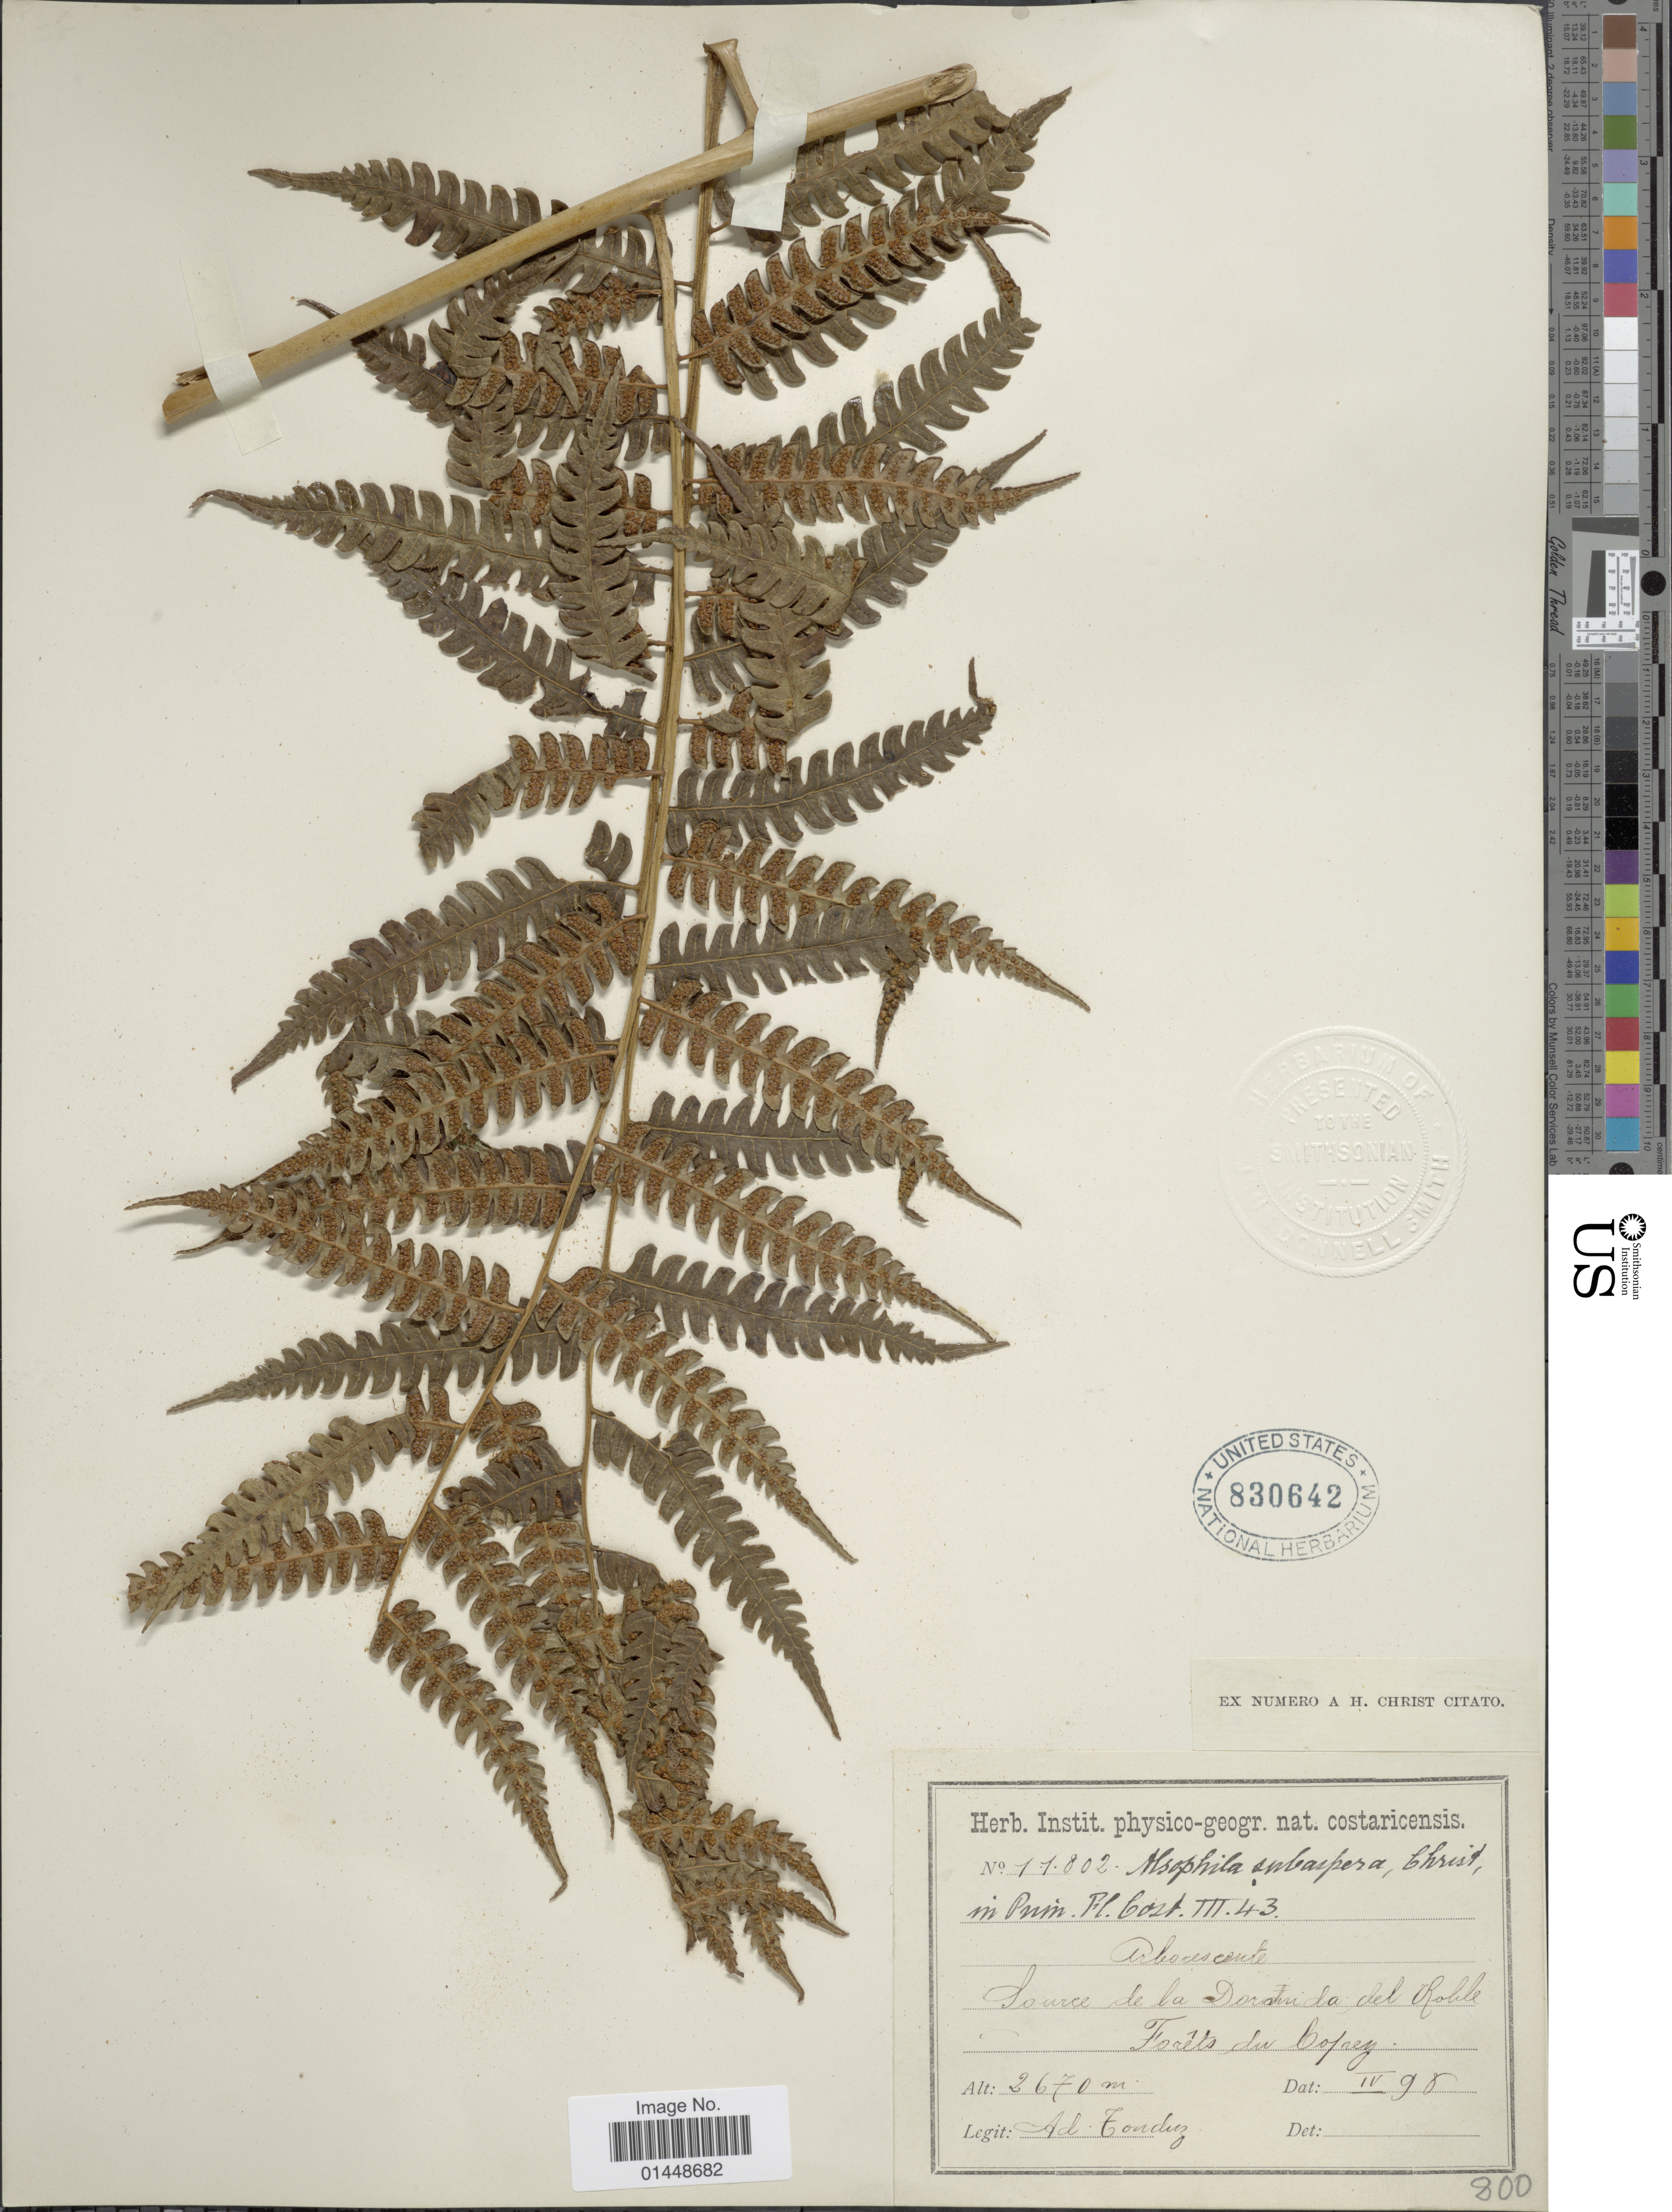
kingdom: Plantae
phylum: Tracheophyta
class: Polypodiopsida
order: Cyatheales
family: Cyatheaceae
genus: Cyathea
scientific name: Cyathea divergens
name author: Kunze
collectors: A. Tonduz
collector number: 11802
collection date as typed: Transcribed d/m/y: /4/98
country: Costa Rica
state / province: San José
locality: Source de la Dorinda da del Roble Forêts du Copey.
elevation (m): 2670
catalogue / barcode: US 830642